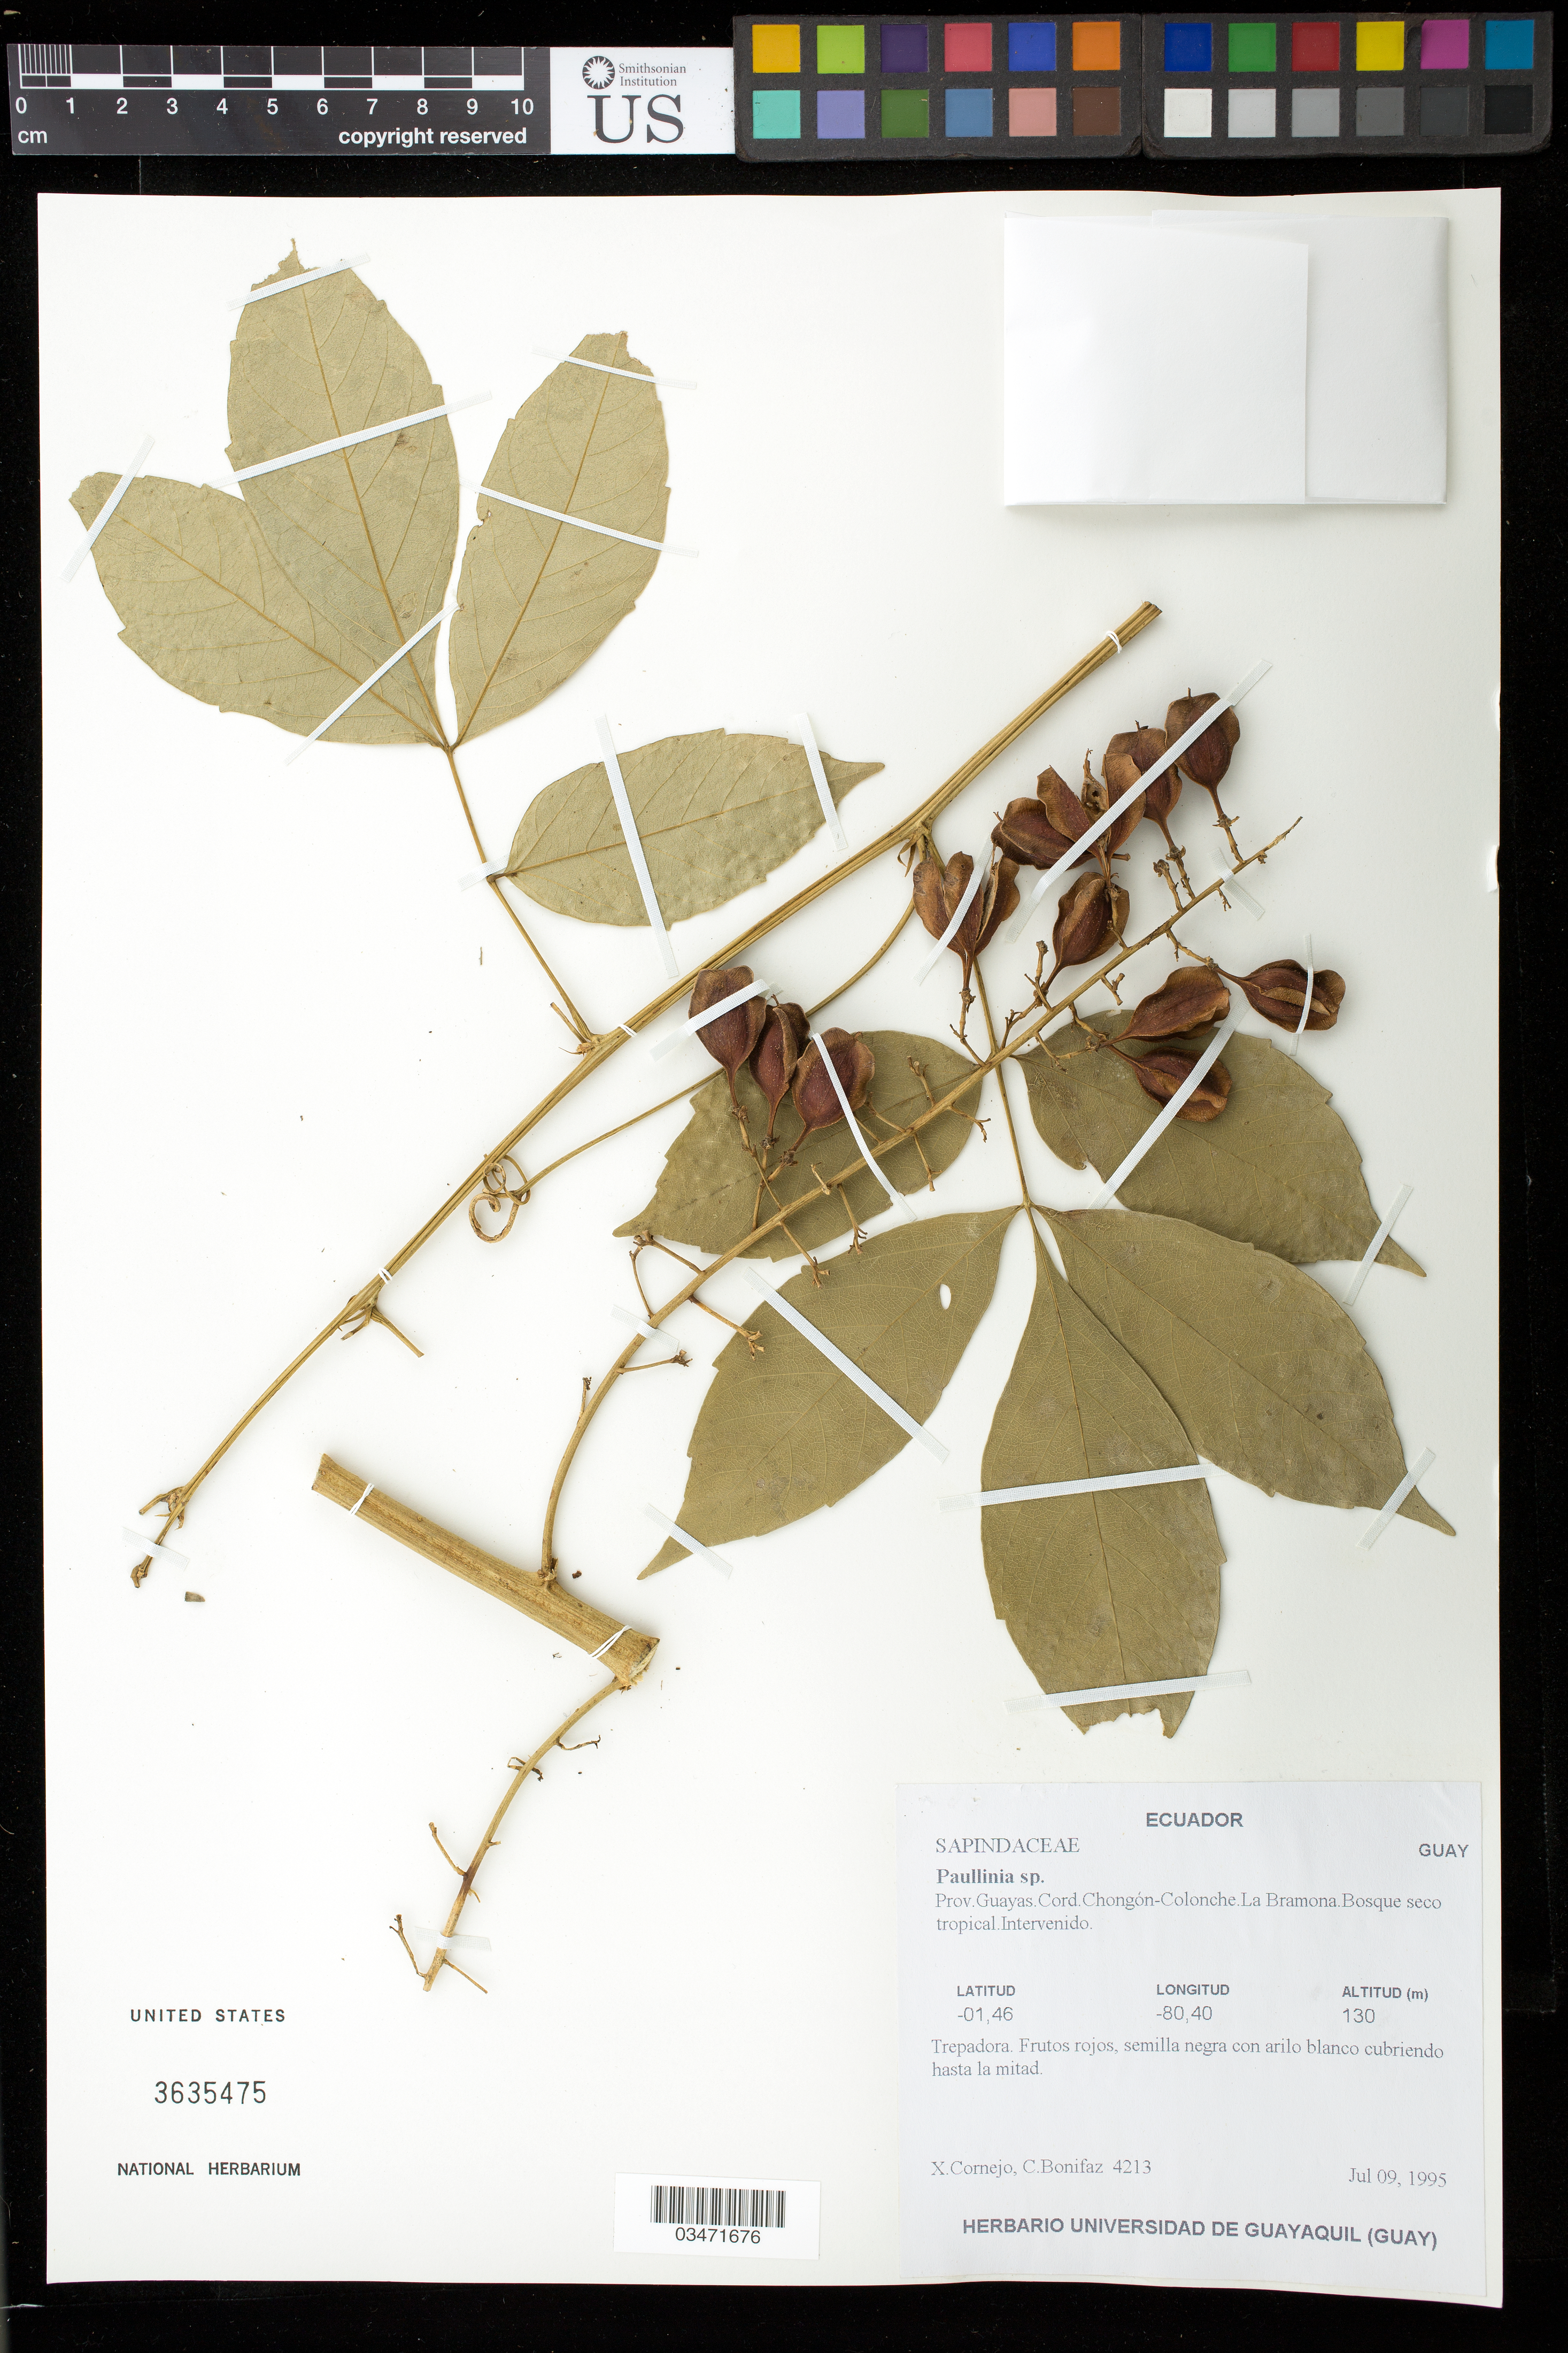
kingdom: Plantae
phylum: Tracheophyta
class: Magnoliopsida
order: Sapindales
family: Sapindaceae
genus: Paullinia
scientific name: Paullinia sp.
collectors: X. F. Cornejo & C. Bonifaz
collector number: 4213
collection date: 1995-07-09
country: Ecuador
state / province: Guayas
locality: Cord. Chongón-Colonche. La Bramona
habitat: Bosque seco tropical. Intervenido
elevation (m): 130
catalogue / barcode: US 3635475